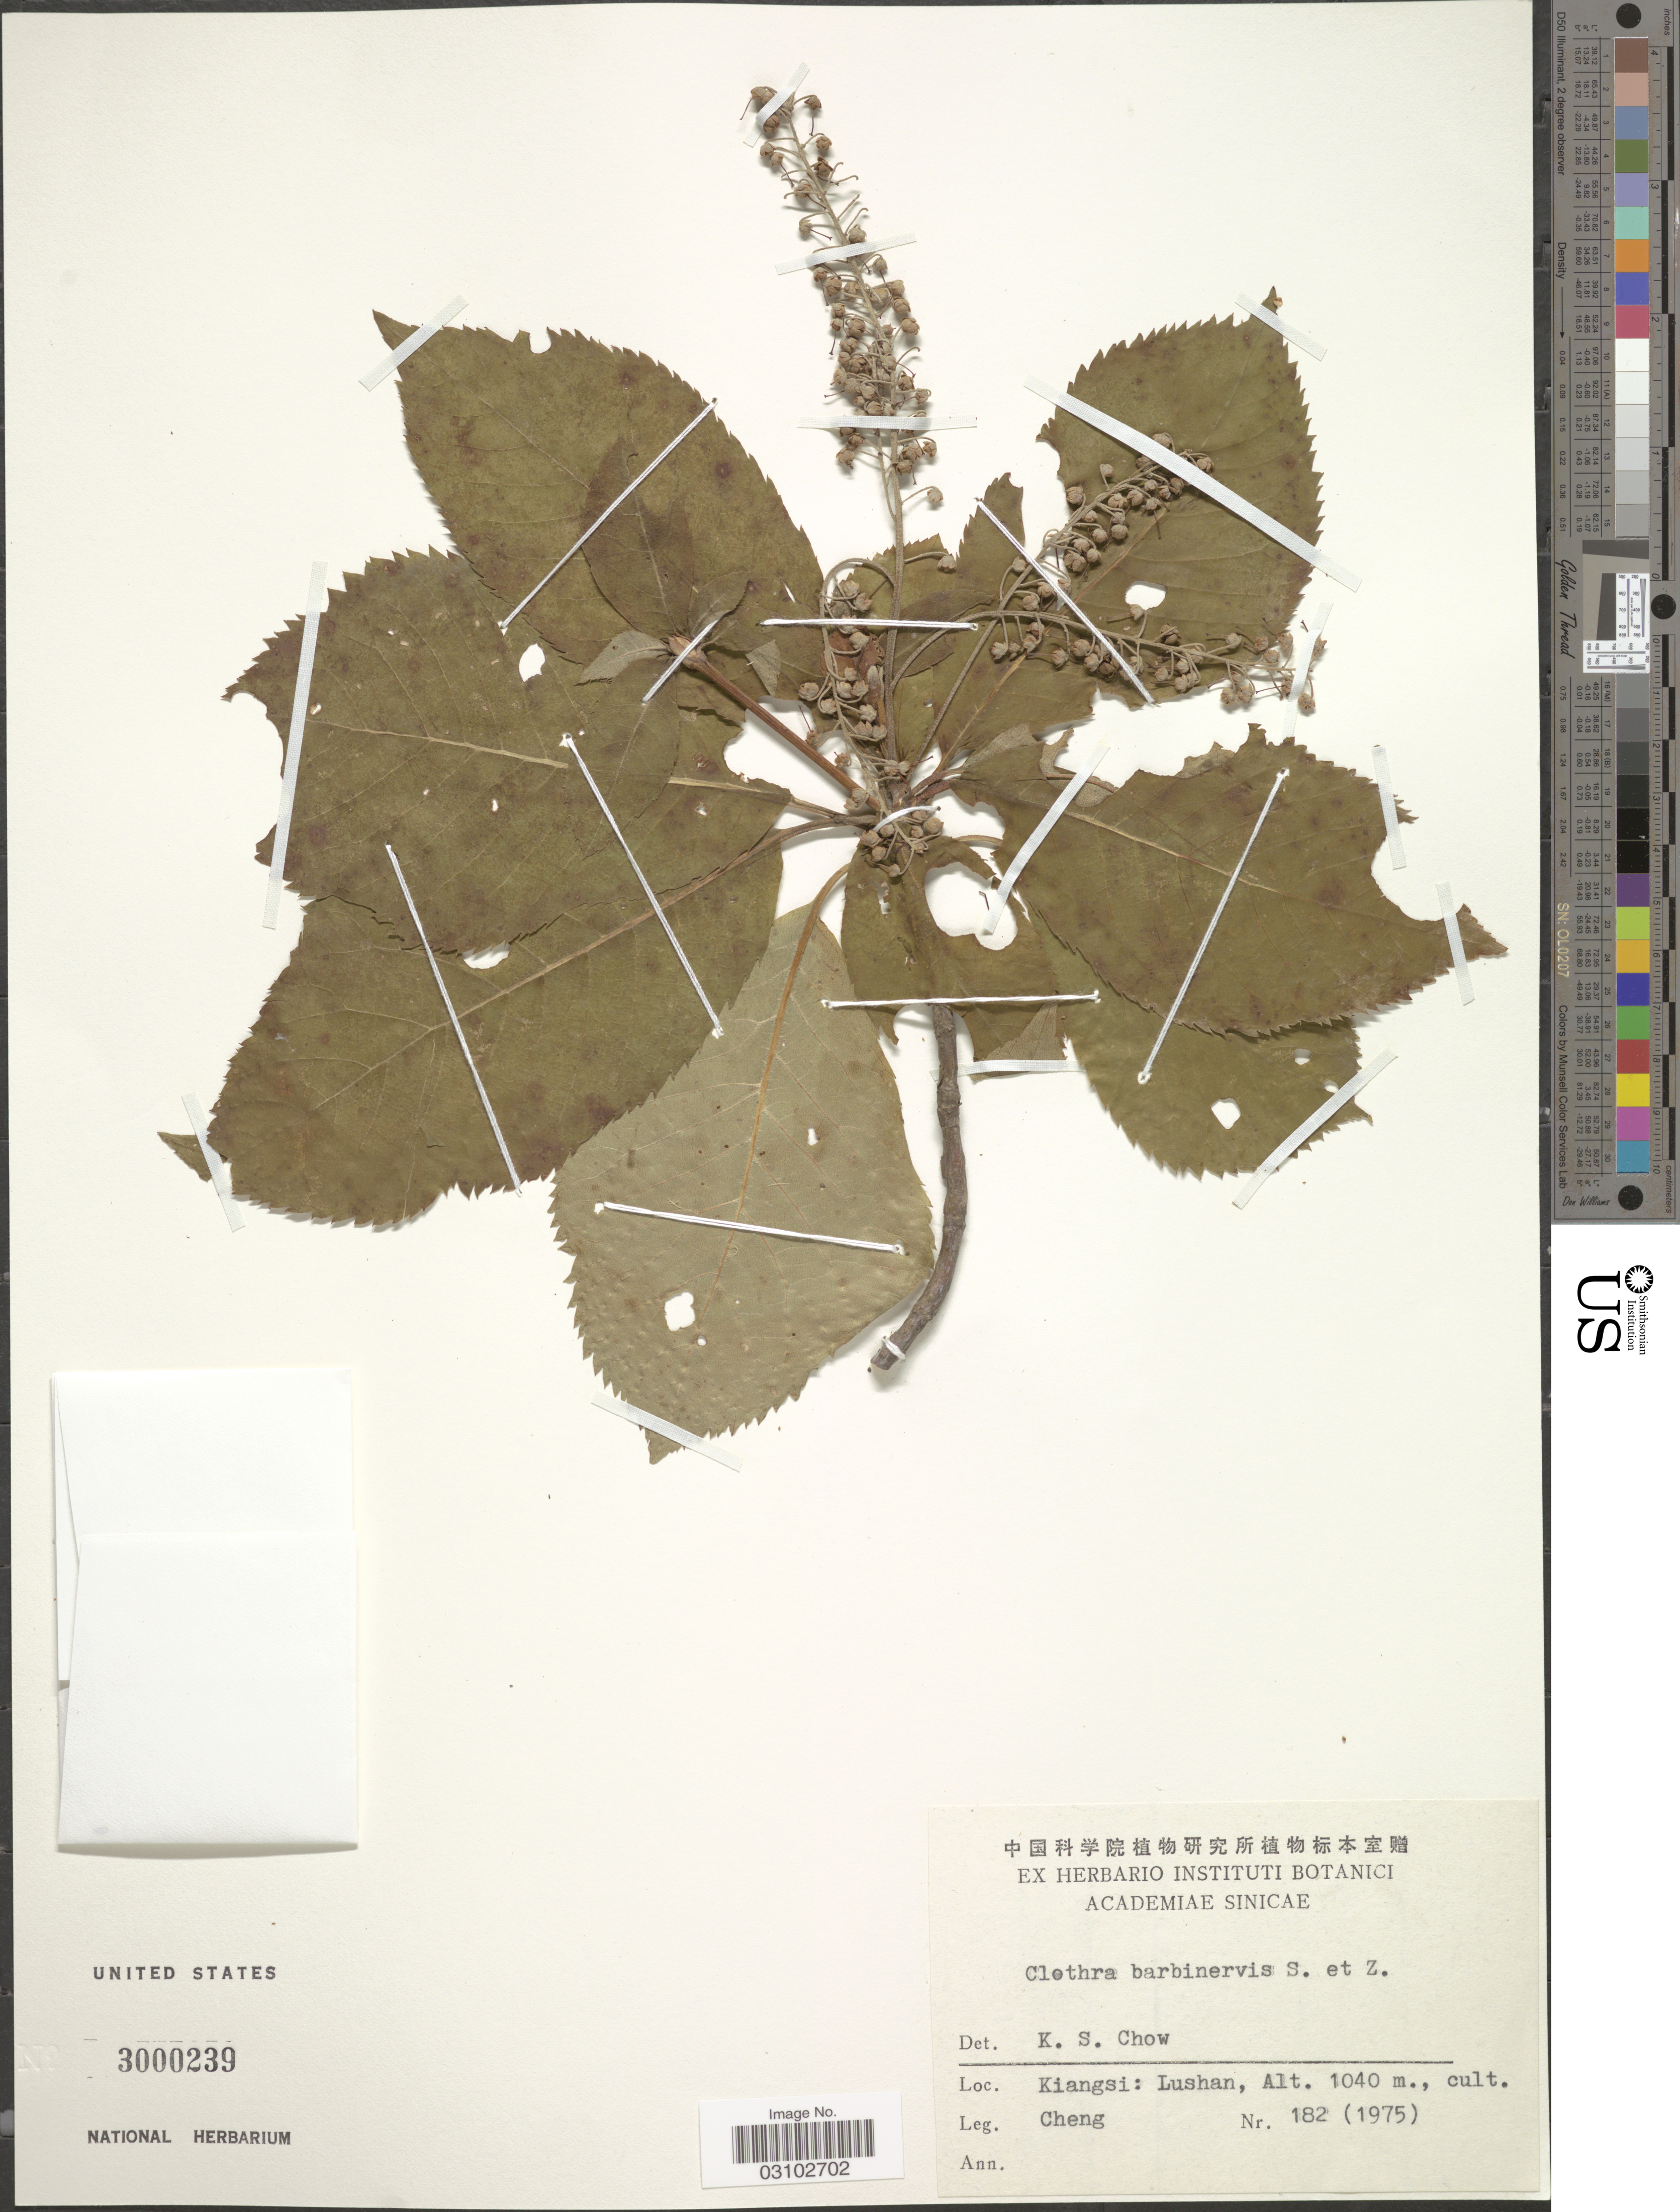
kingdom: Plantae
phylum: Tracheophyta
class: Magnoliopsida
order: Ericales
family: Clethraceae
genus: Clethra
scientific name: Clethra barbinervis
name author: Siebold & Zucc.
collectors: -. Cheng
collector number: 182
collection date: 1975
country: China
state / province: Jiangxi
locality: Kiangsi: Lushan.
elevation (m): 1040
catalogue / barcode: US 3000239